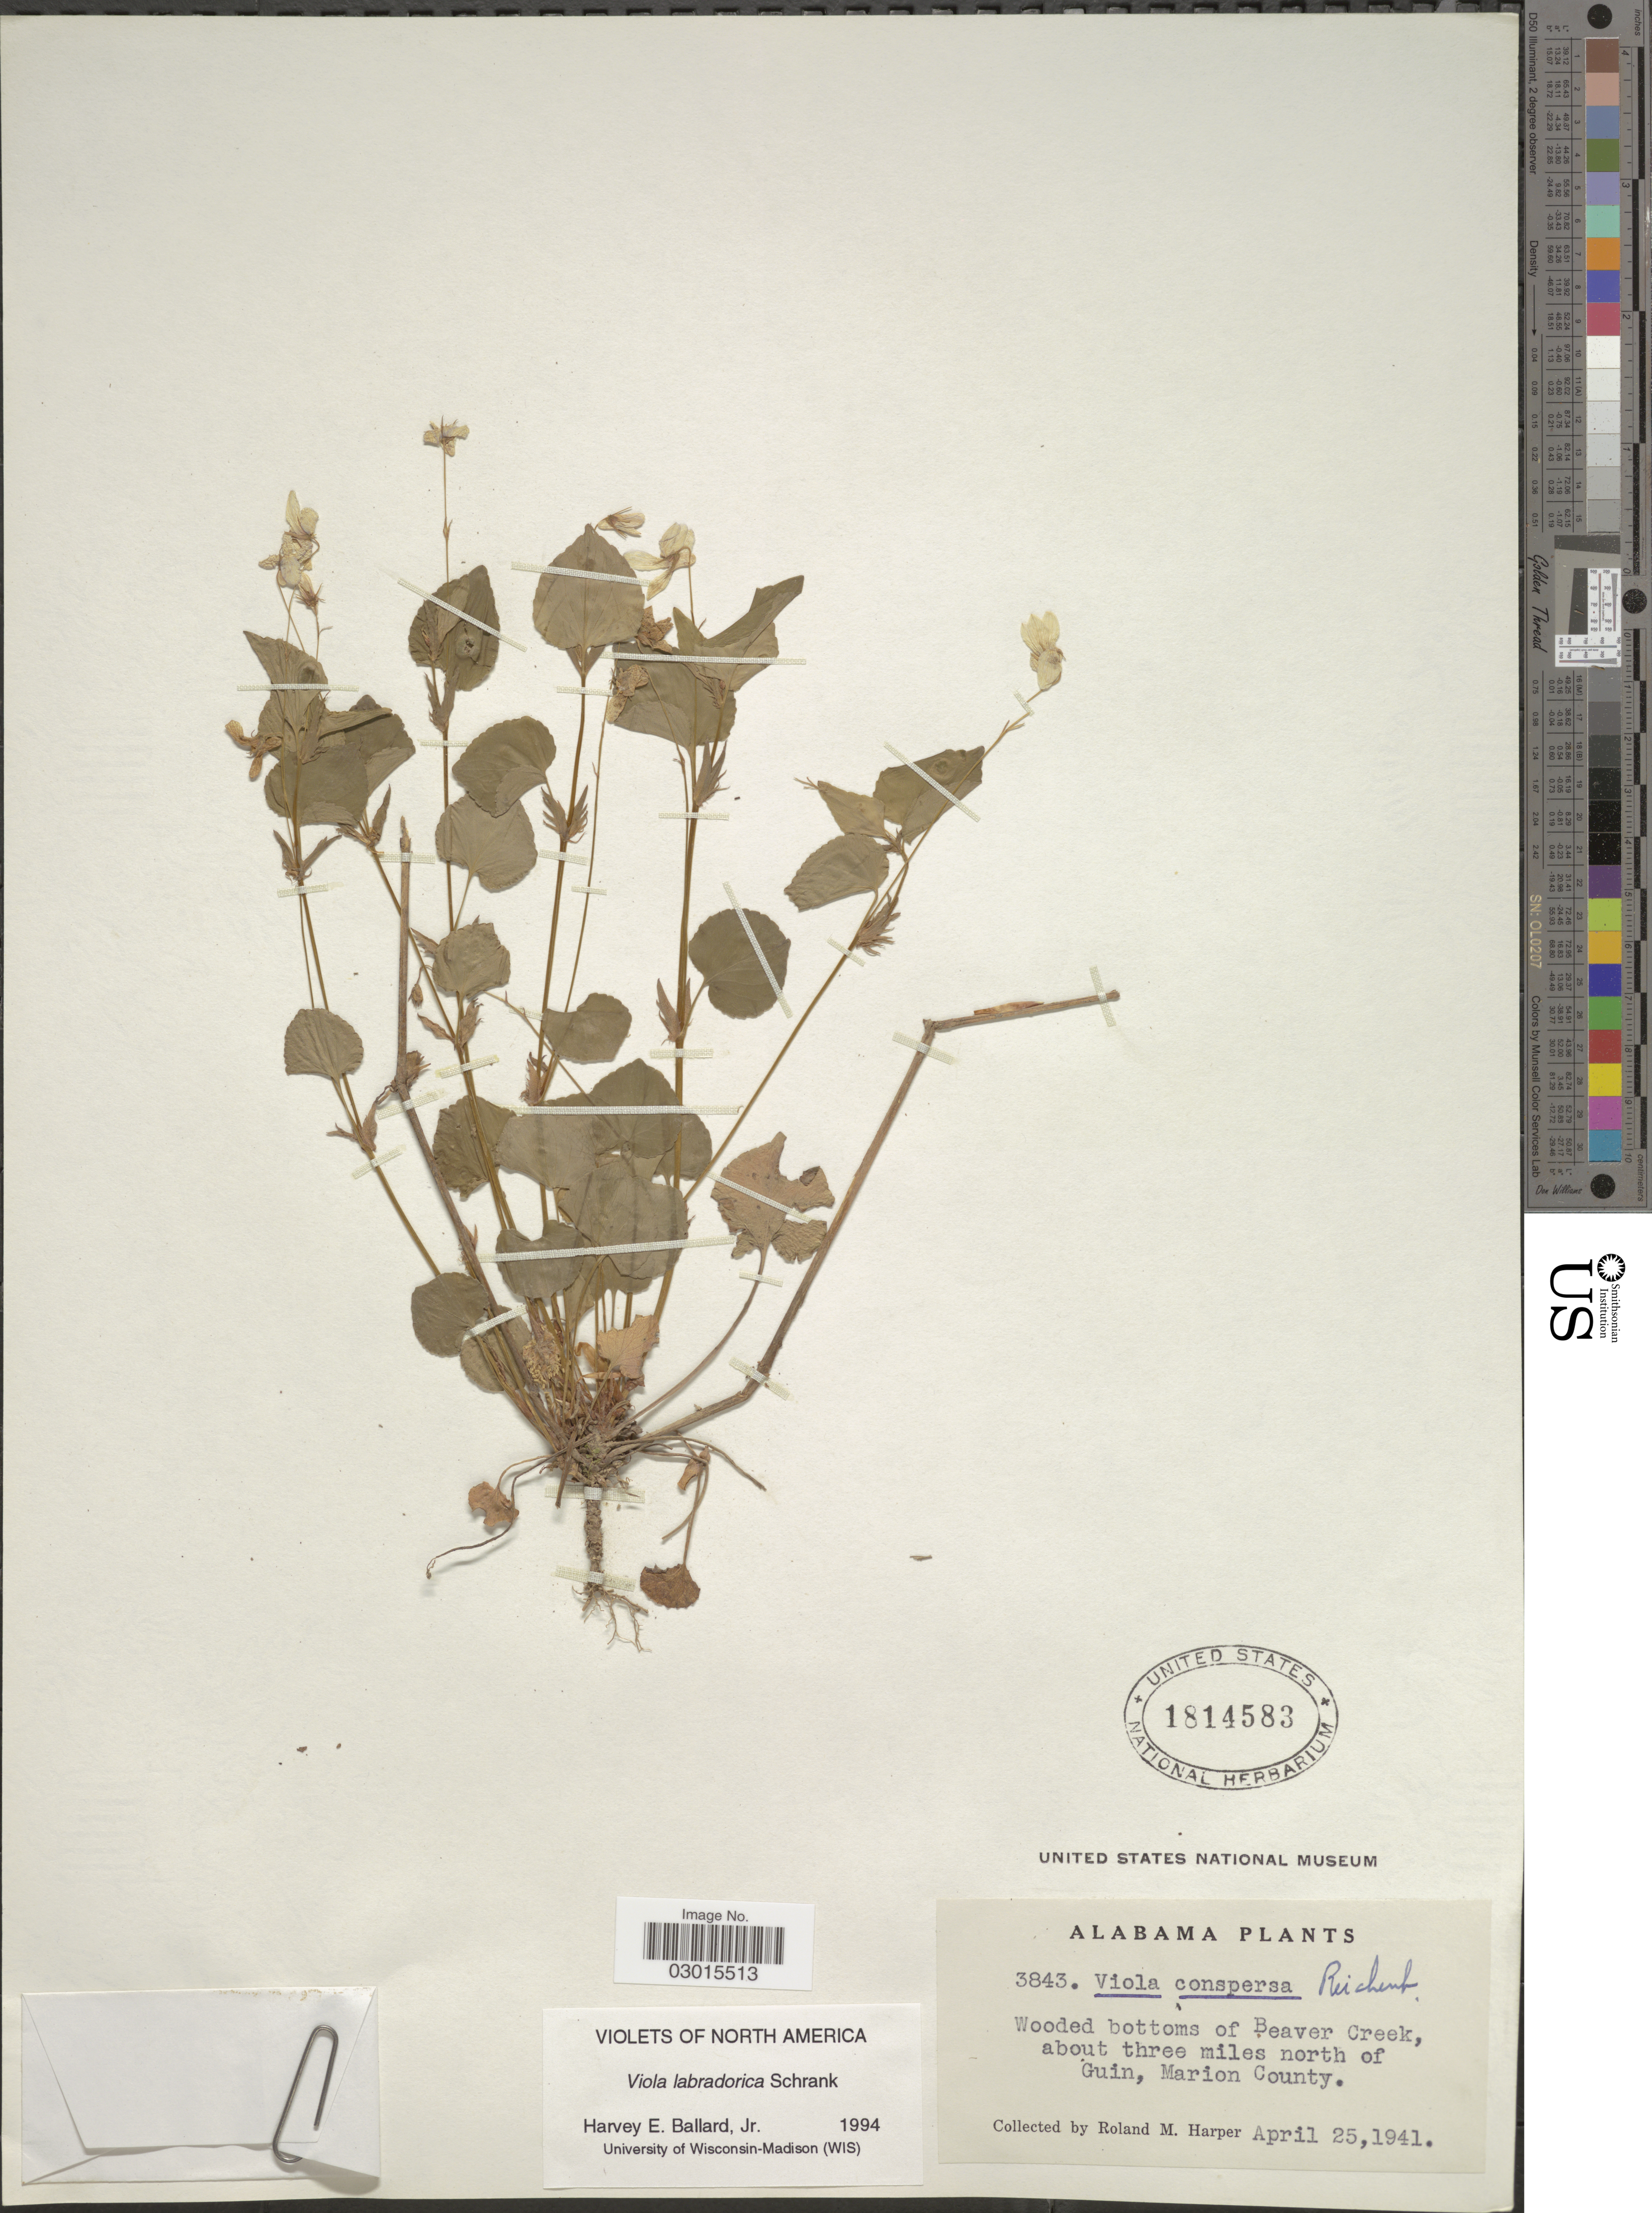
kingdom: Plantae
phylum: Tracheophyta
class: Magnoliopsida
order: Malpighiales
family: Violaceae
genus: Viola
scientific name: Viola labradorica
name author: Schrank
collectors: R. M. Harper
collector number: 3843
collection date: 1941-04-25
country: United States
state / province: Alabama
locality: Wooded bottoms of Beaver Creek, about three miles north of Guin, Marion County.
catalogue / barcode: US 1814583